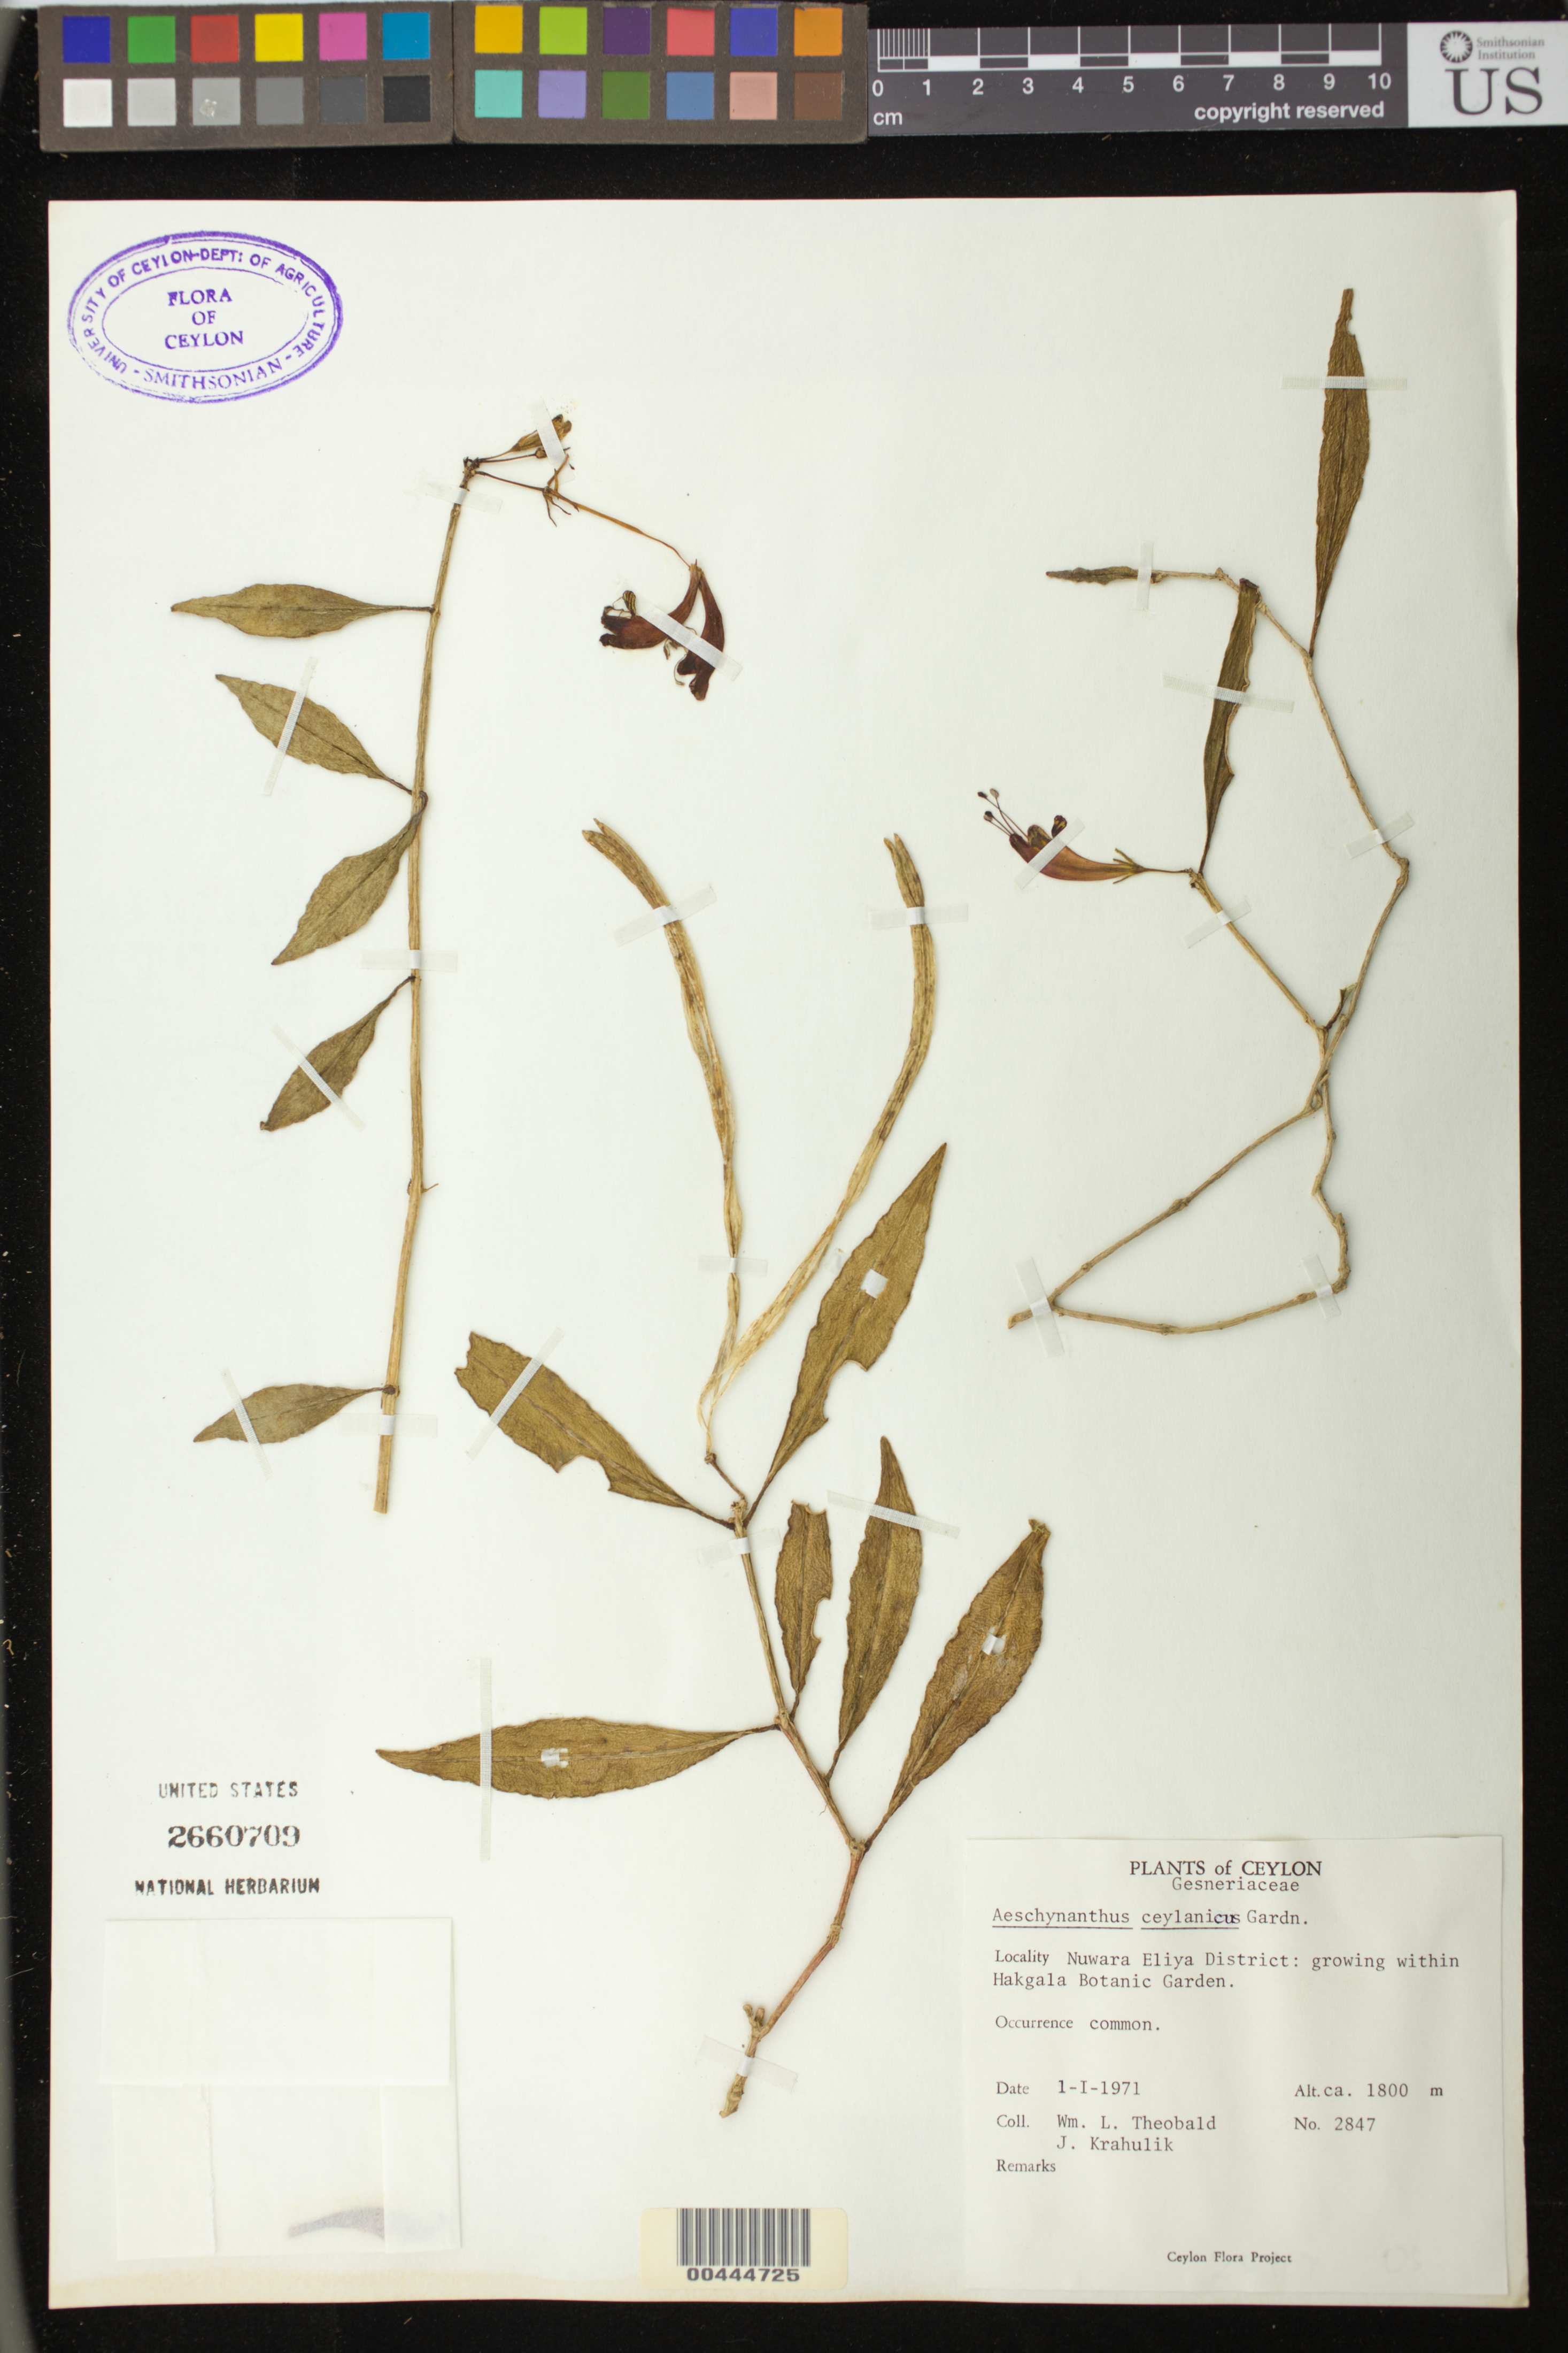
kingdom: Plantae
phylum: Tracheophyta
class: Magnoliopsida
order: Lamiales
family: Gesneriaceae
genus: Aeschynanthus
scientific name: Aeschynanthus ceylanicus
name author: Gardner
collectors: W. Theobald & J. Krahulik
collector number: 2847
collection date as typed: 01 Jan 1971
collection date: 1971-01-01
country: Sri Lanka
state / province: Central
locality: Nuwara eliya dist., Hakgala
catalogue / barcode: US 2660709